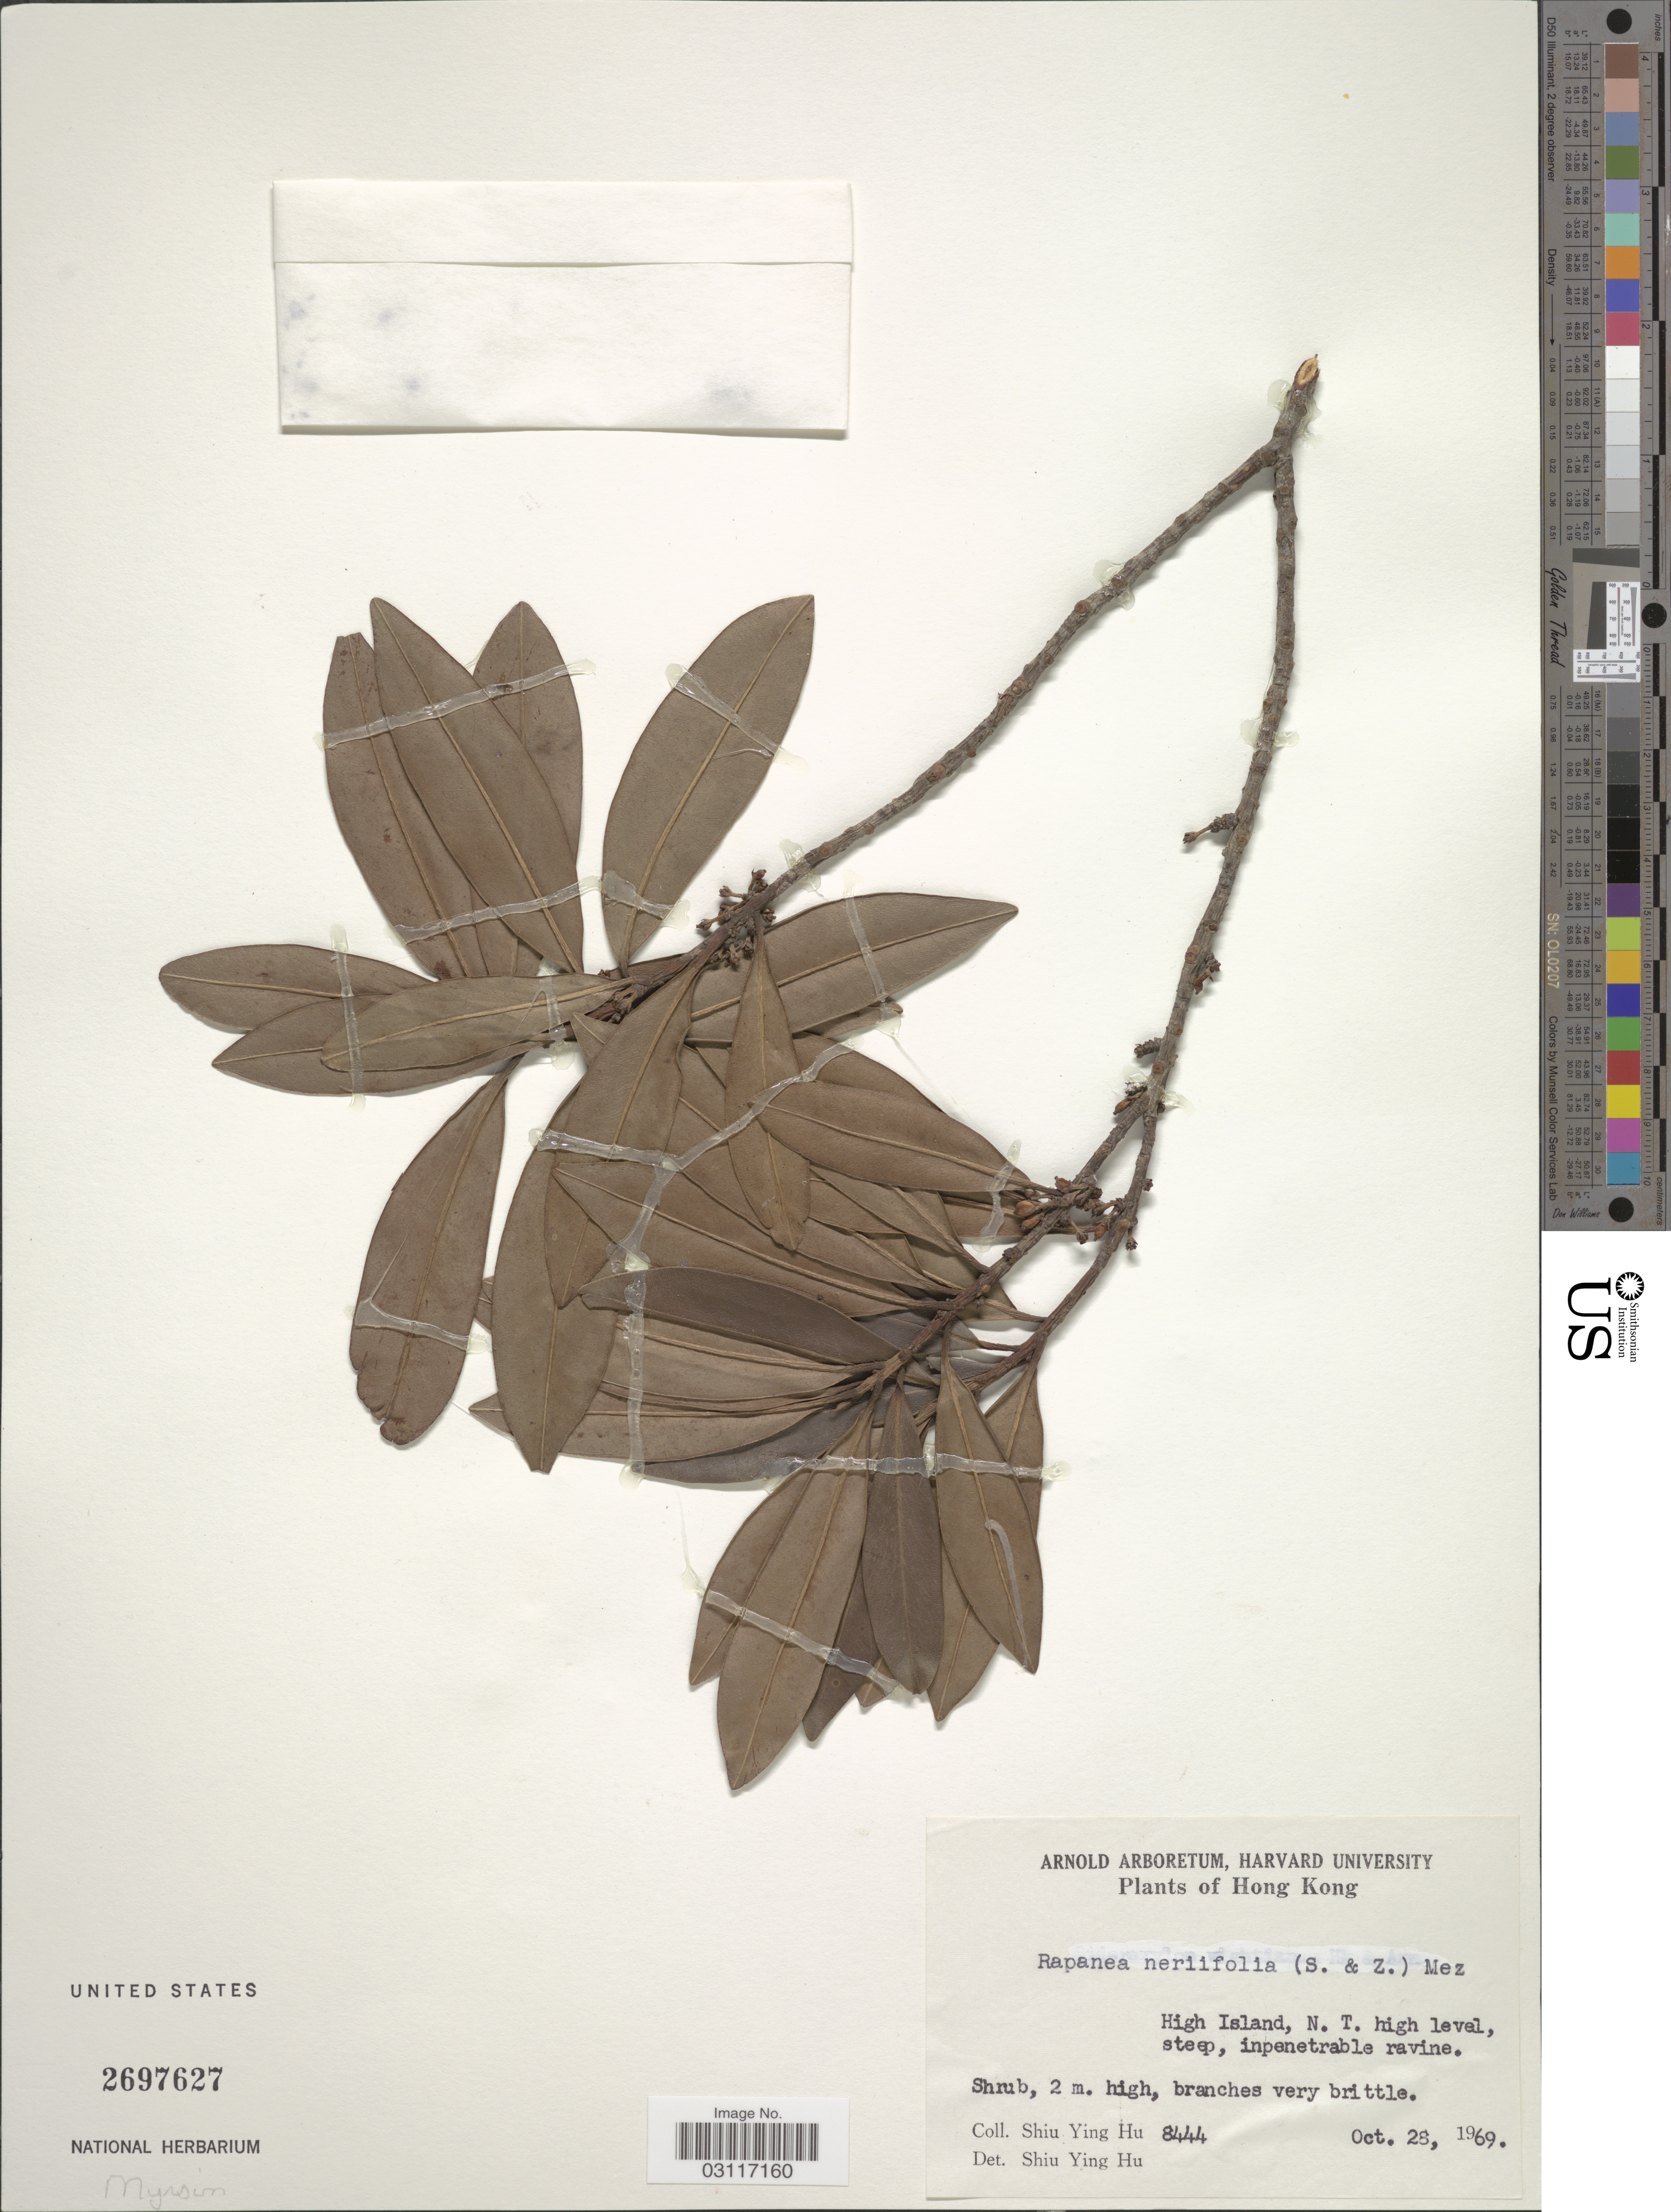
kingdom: Plantae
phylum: Tracheophyta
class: Magnoliopsida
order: Ericales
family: Primulaceae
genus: Myrsine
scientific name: Myrsine seguinii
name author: H. Lév.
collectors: S. Y. Hu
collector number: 8444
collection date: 1969-10-28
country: China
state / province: Hong Kong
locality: High Island, N.T. high level.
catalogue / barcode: US 2697627